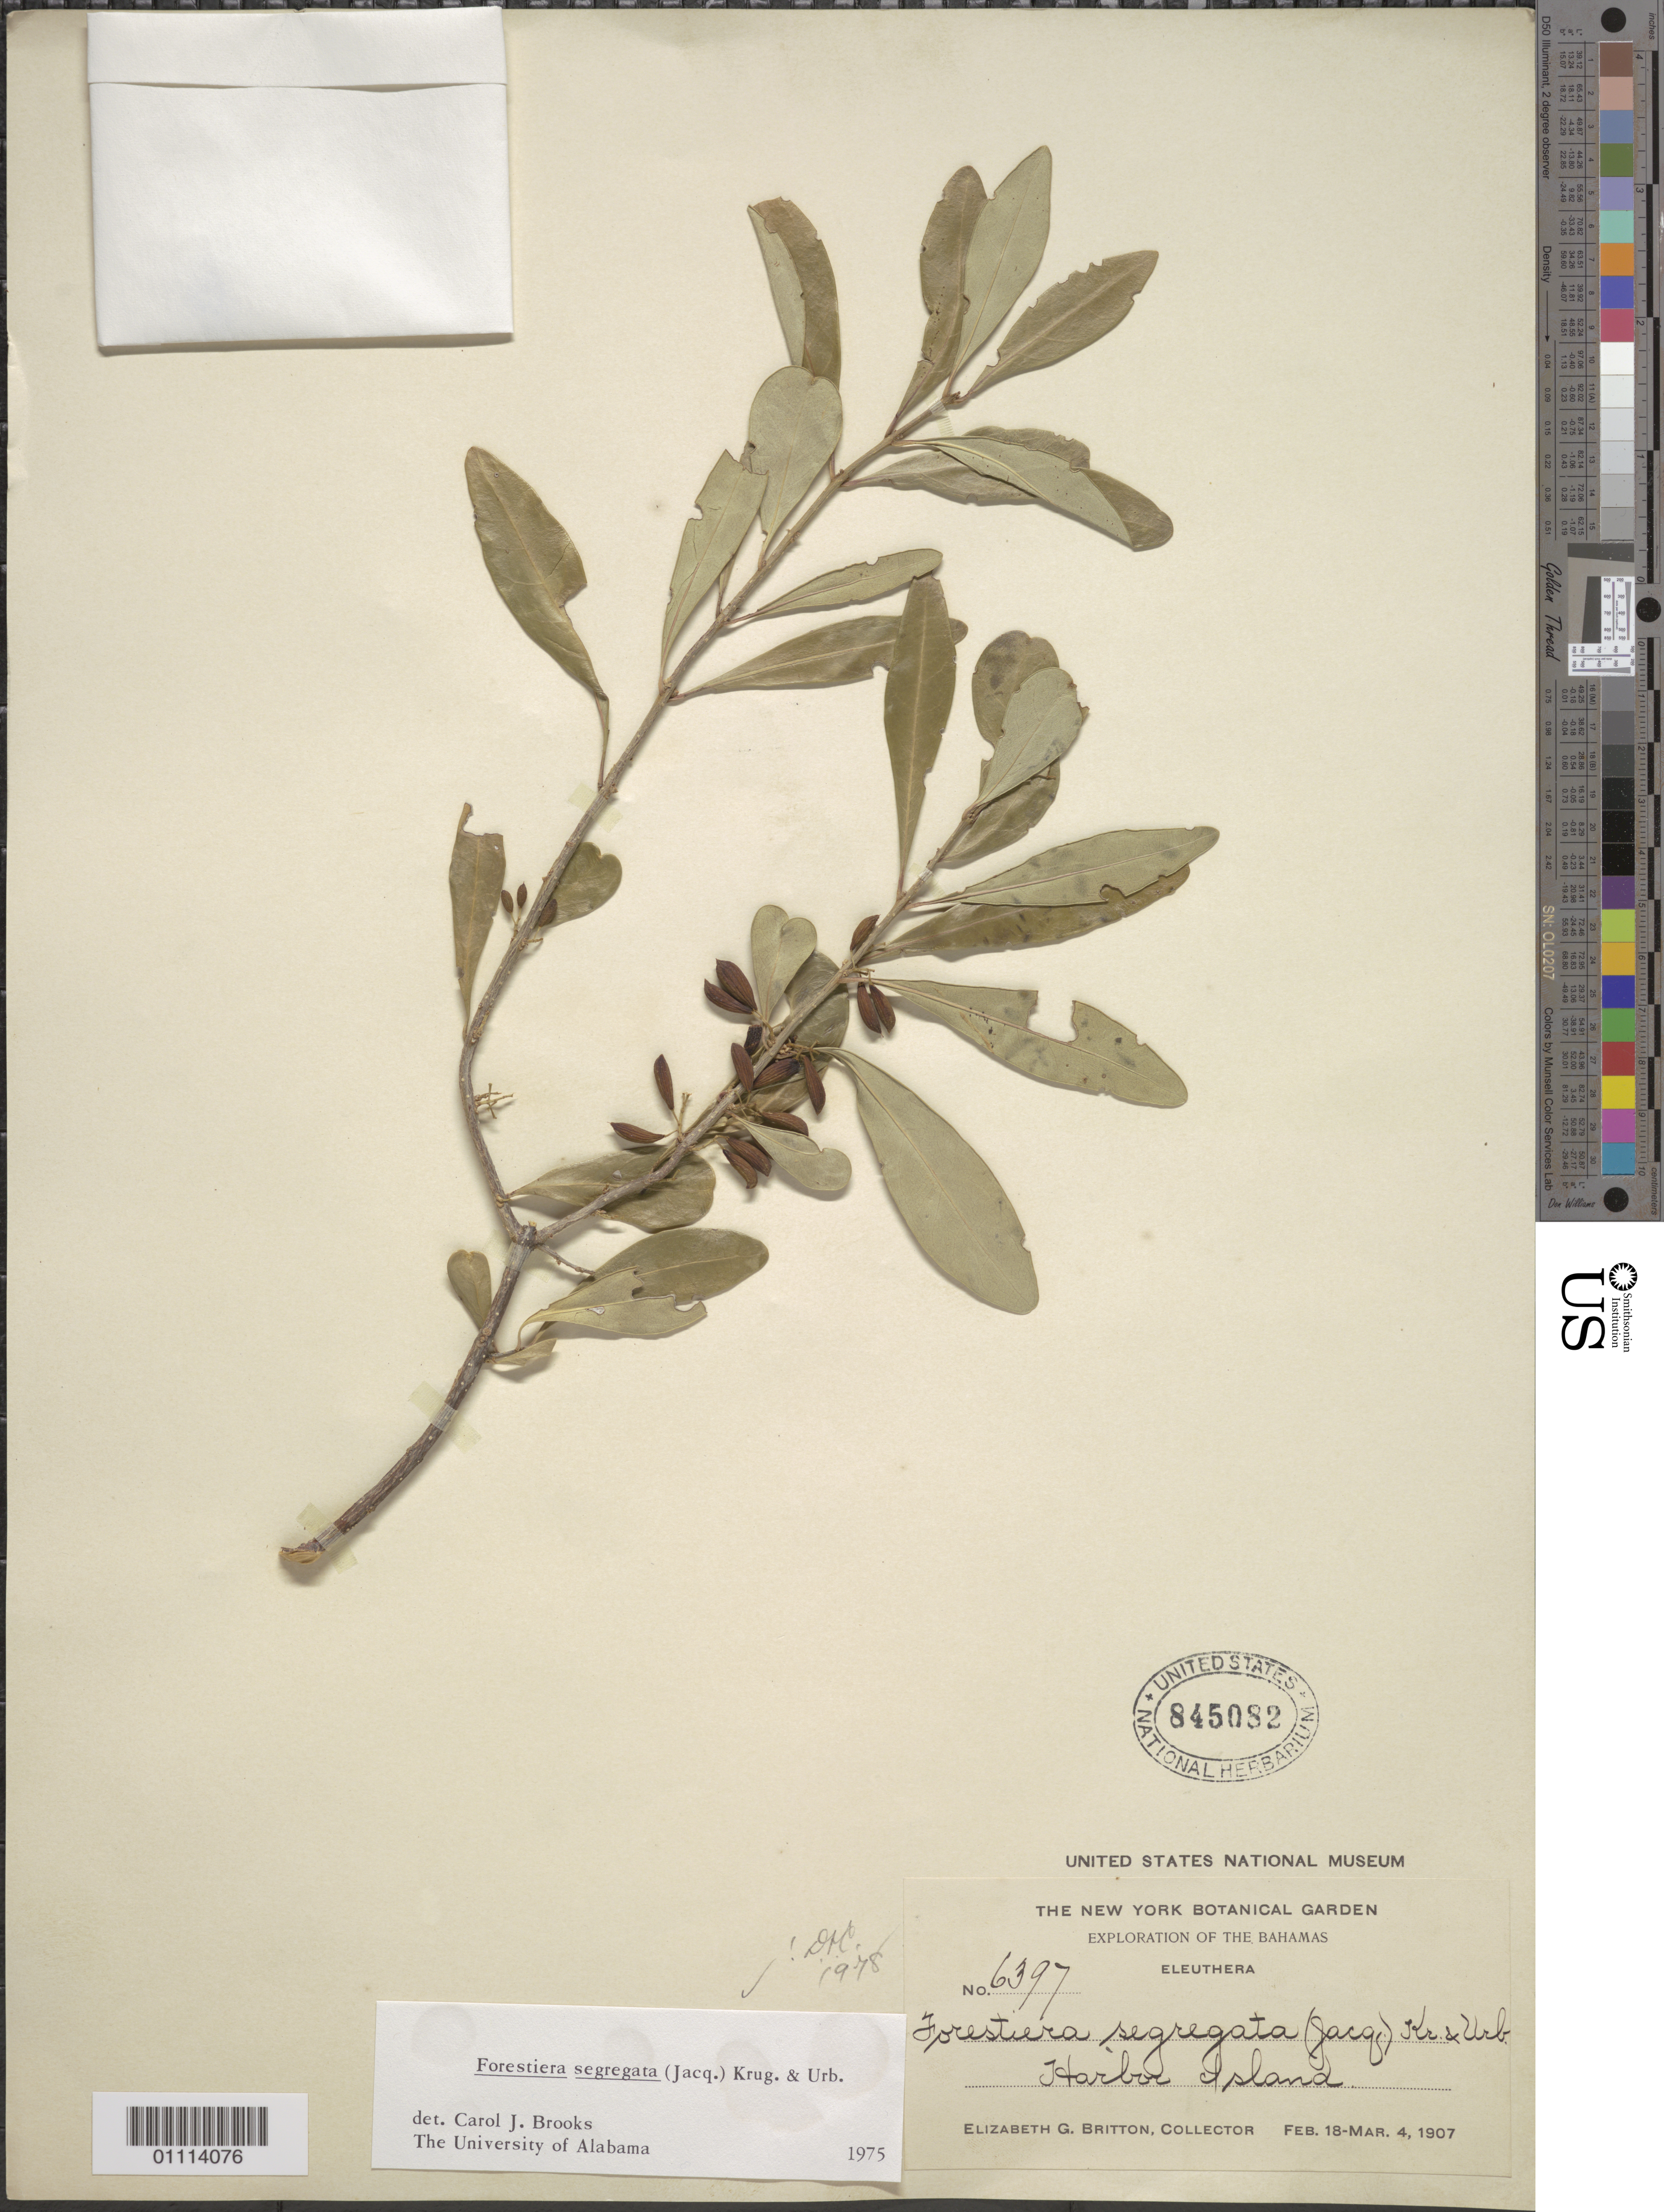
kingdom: Plantae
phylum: Tracheophyta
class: Magnoliopsida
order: Lamiales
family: Oleaceae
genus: Forestiera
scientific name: Forestiera segregata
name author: (Jacq.) Krug & Urb.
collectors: E. G. Britton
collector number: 6397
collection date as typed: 18 Feb 1907 to 04 Mar 1907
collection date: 1907-02-18/1907-03-04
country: Bahamas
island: Harbour I.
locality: Harbor Island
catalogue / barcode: US 845082